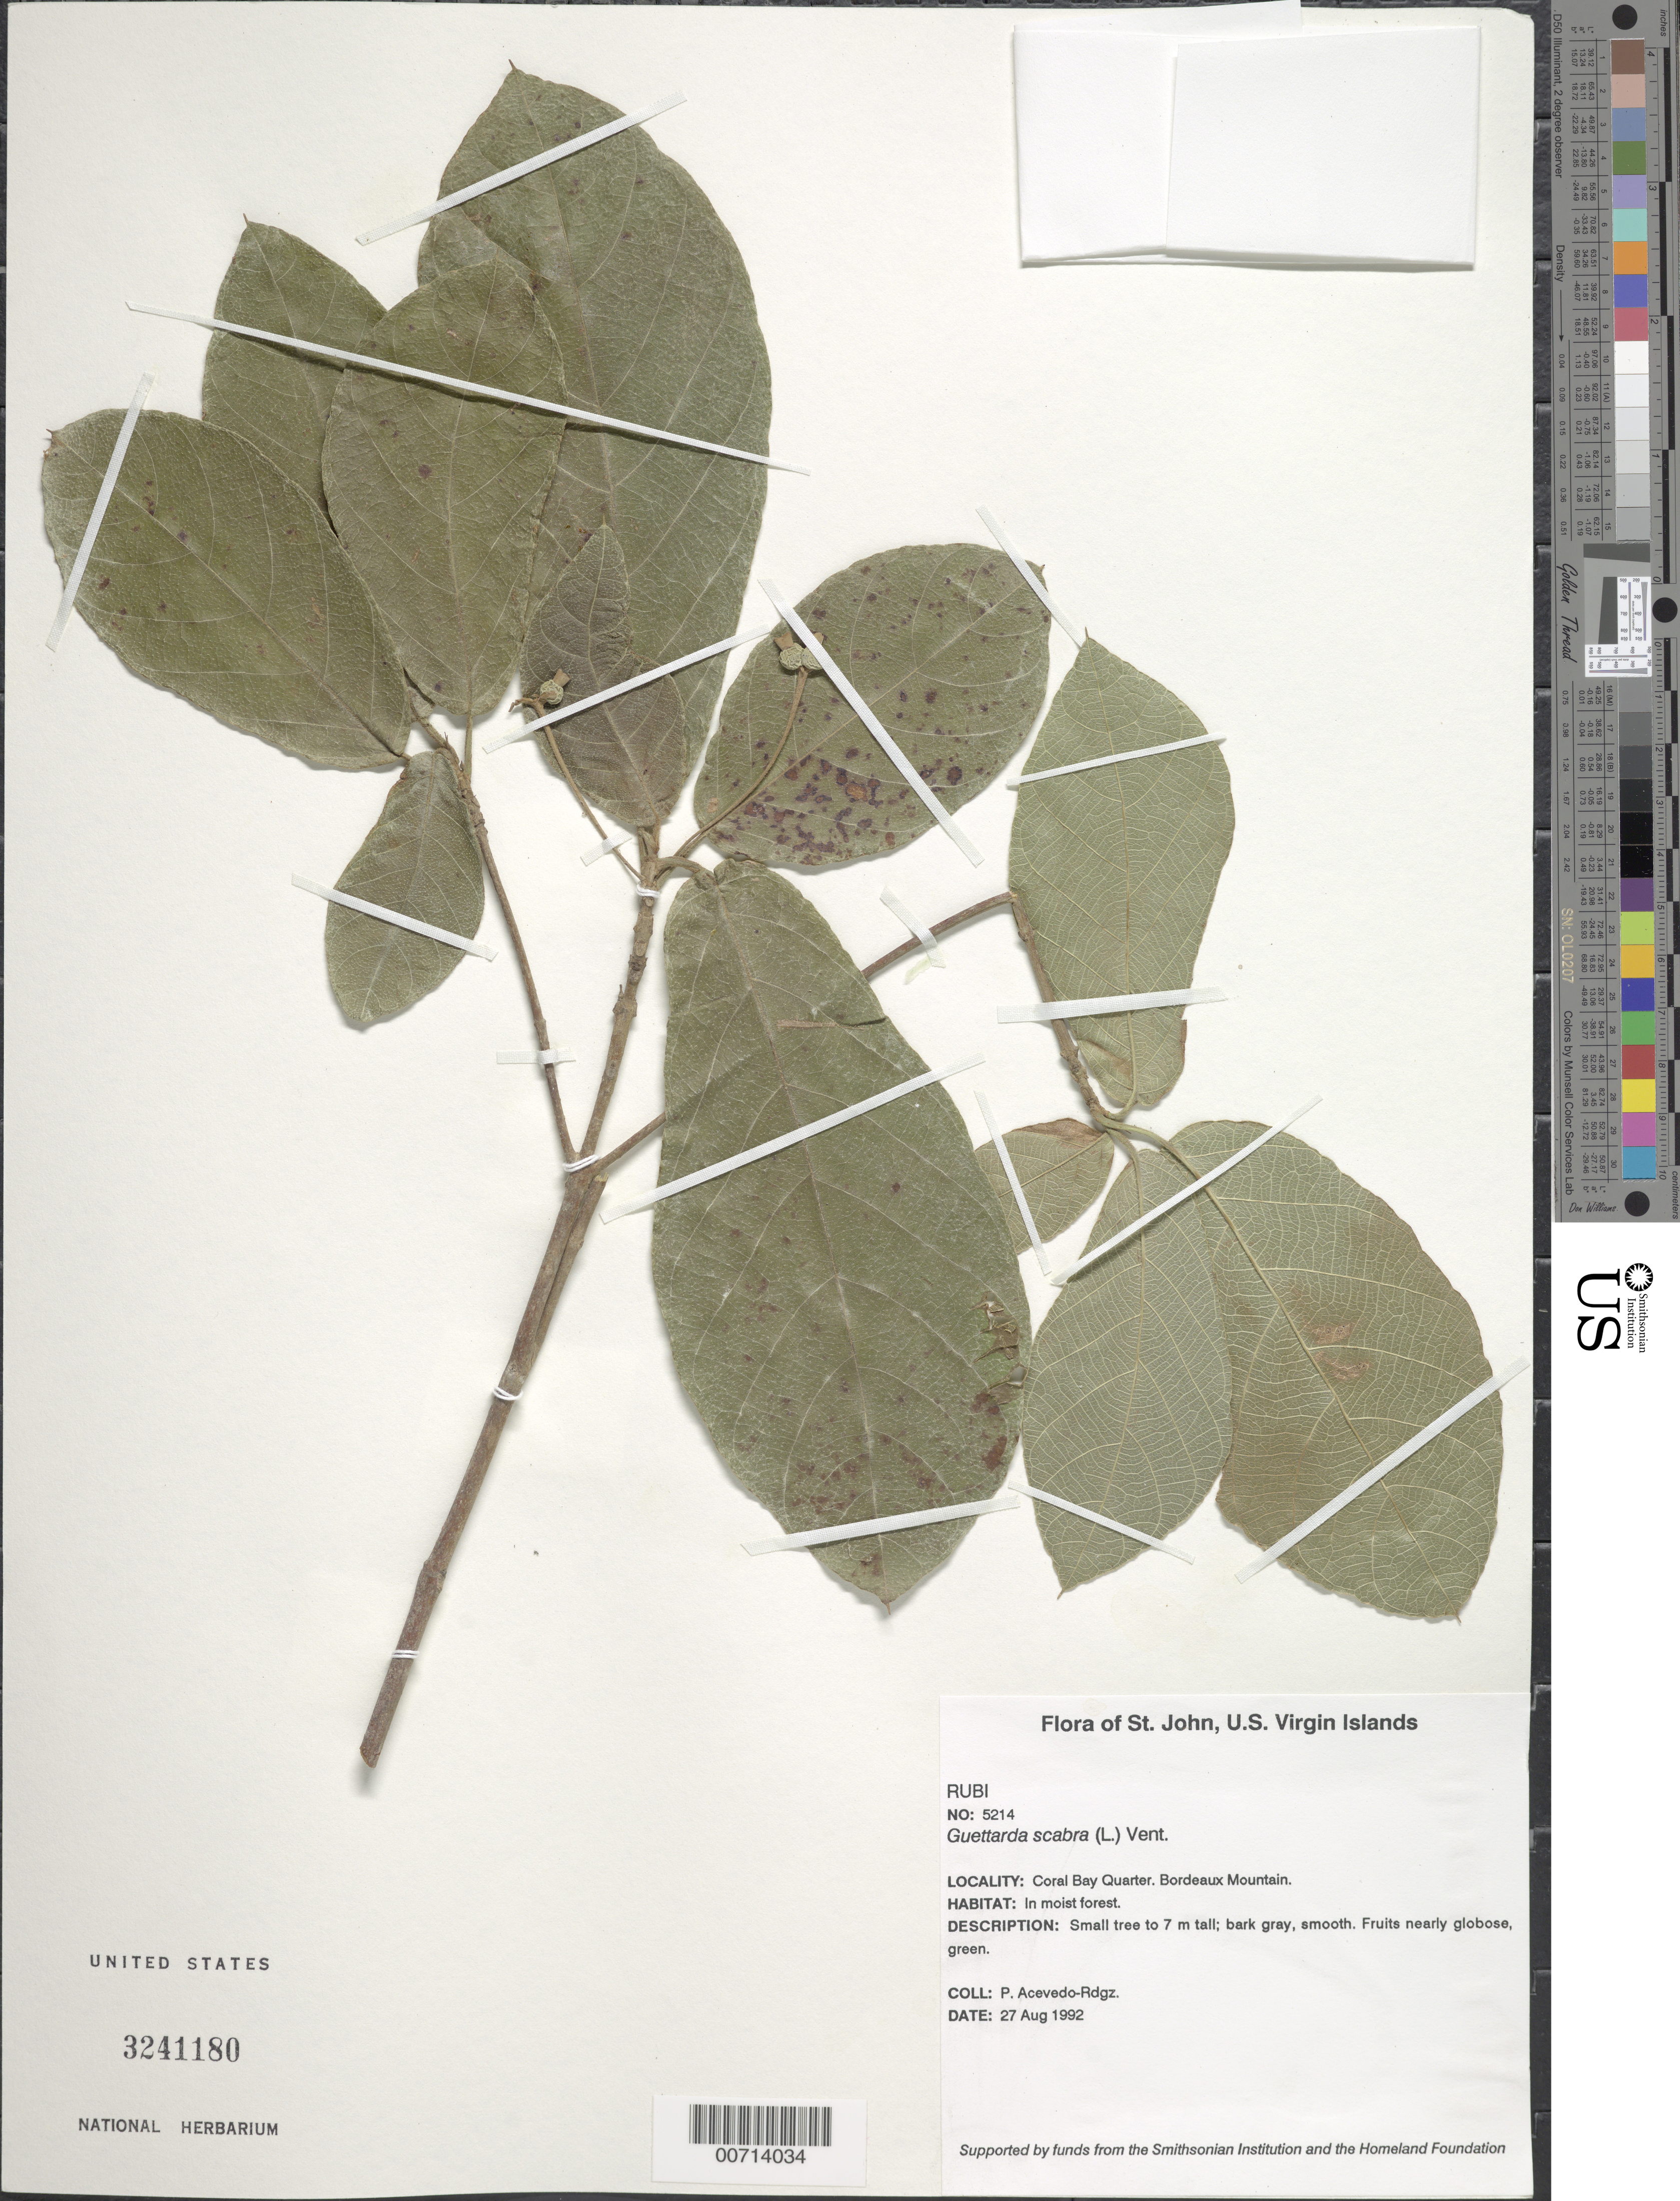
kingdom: Plantae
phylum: Tracheophyta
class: Magnoliopsida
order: Gentianales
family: Rubiaceae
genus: Guettarda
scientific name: Guettarda scabra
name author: (L.) Vent.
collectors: P. Acevedo-Rodr.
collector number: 5214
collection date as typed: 27 Aug 1992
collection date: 1992-08-27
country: U.S. Virgin Islands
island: St. John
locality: Coral Bay Quarter; Bordeaux Mountain.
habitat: In moist forest.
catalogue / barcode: US 3241180